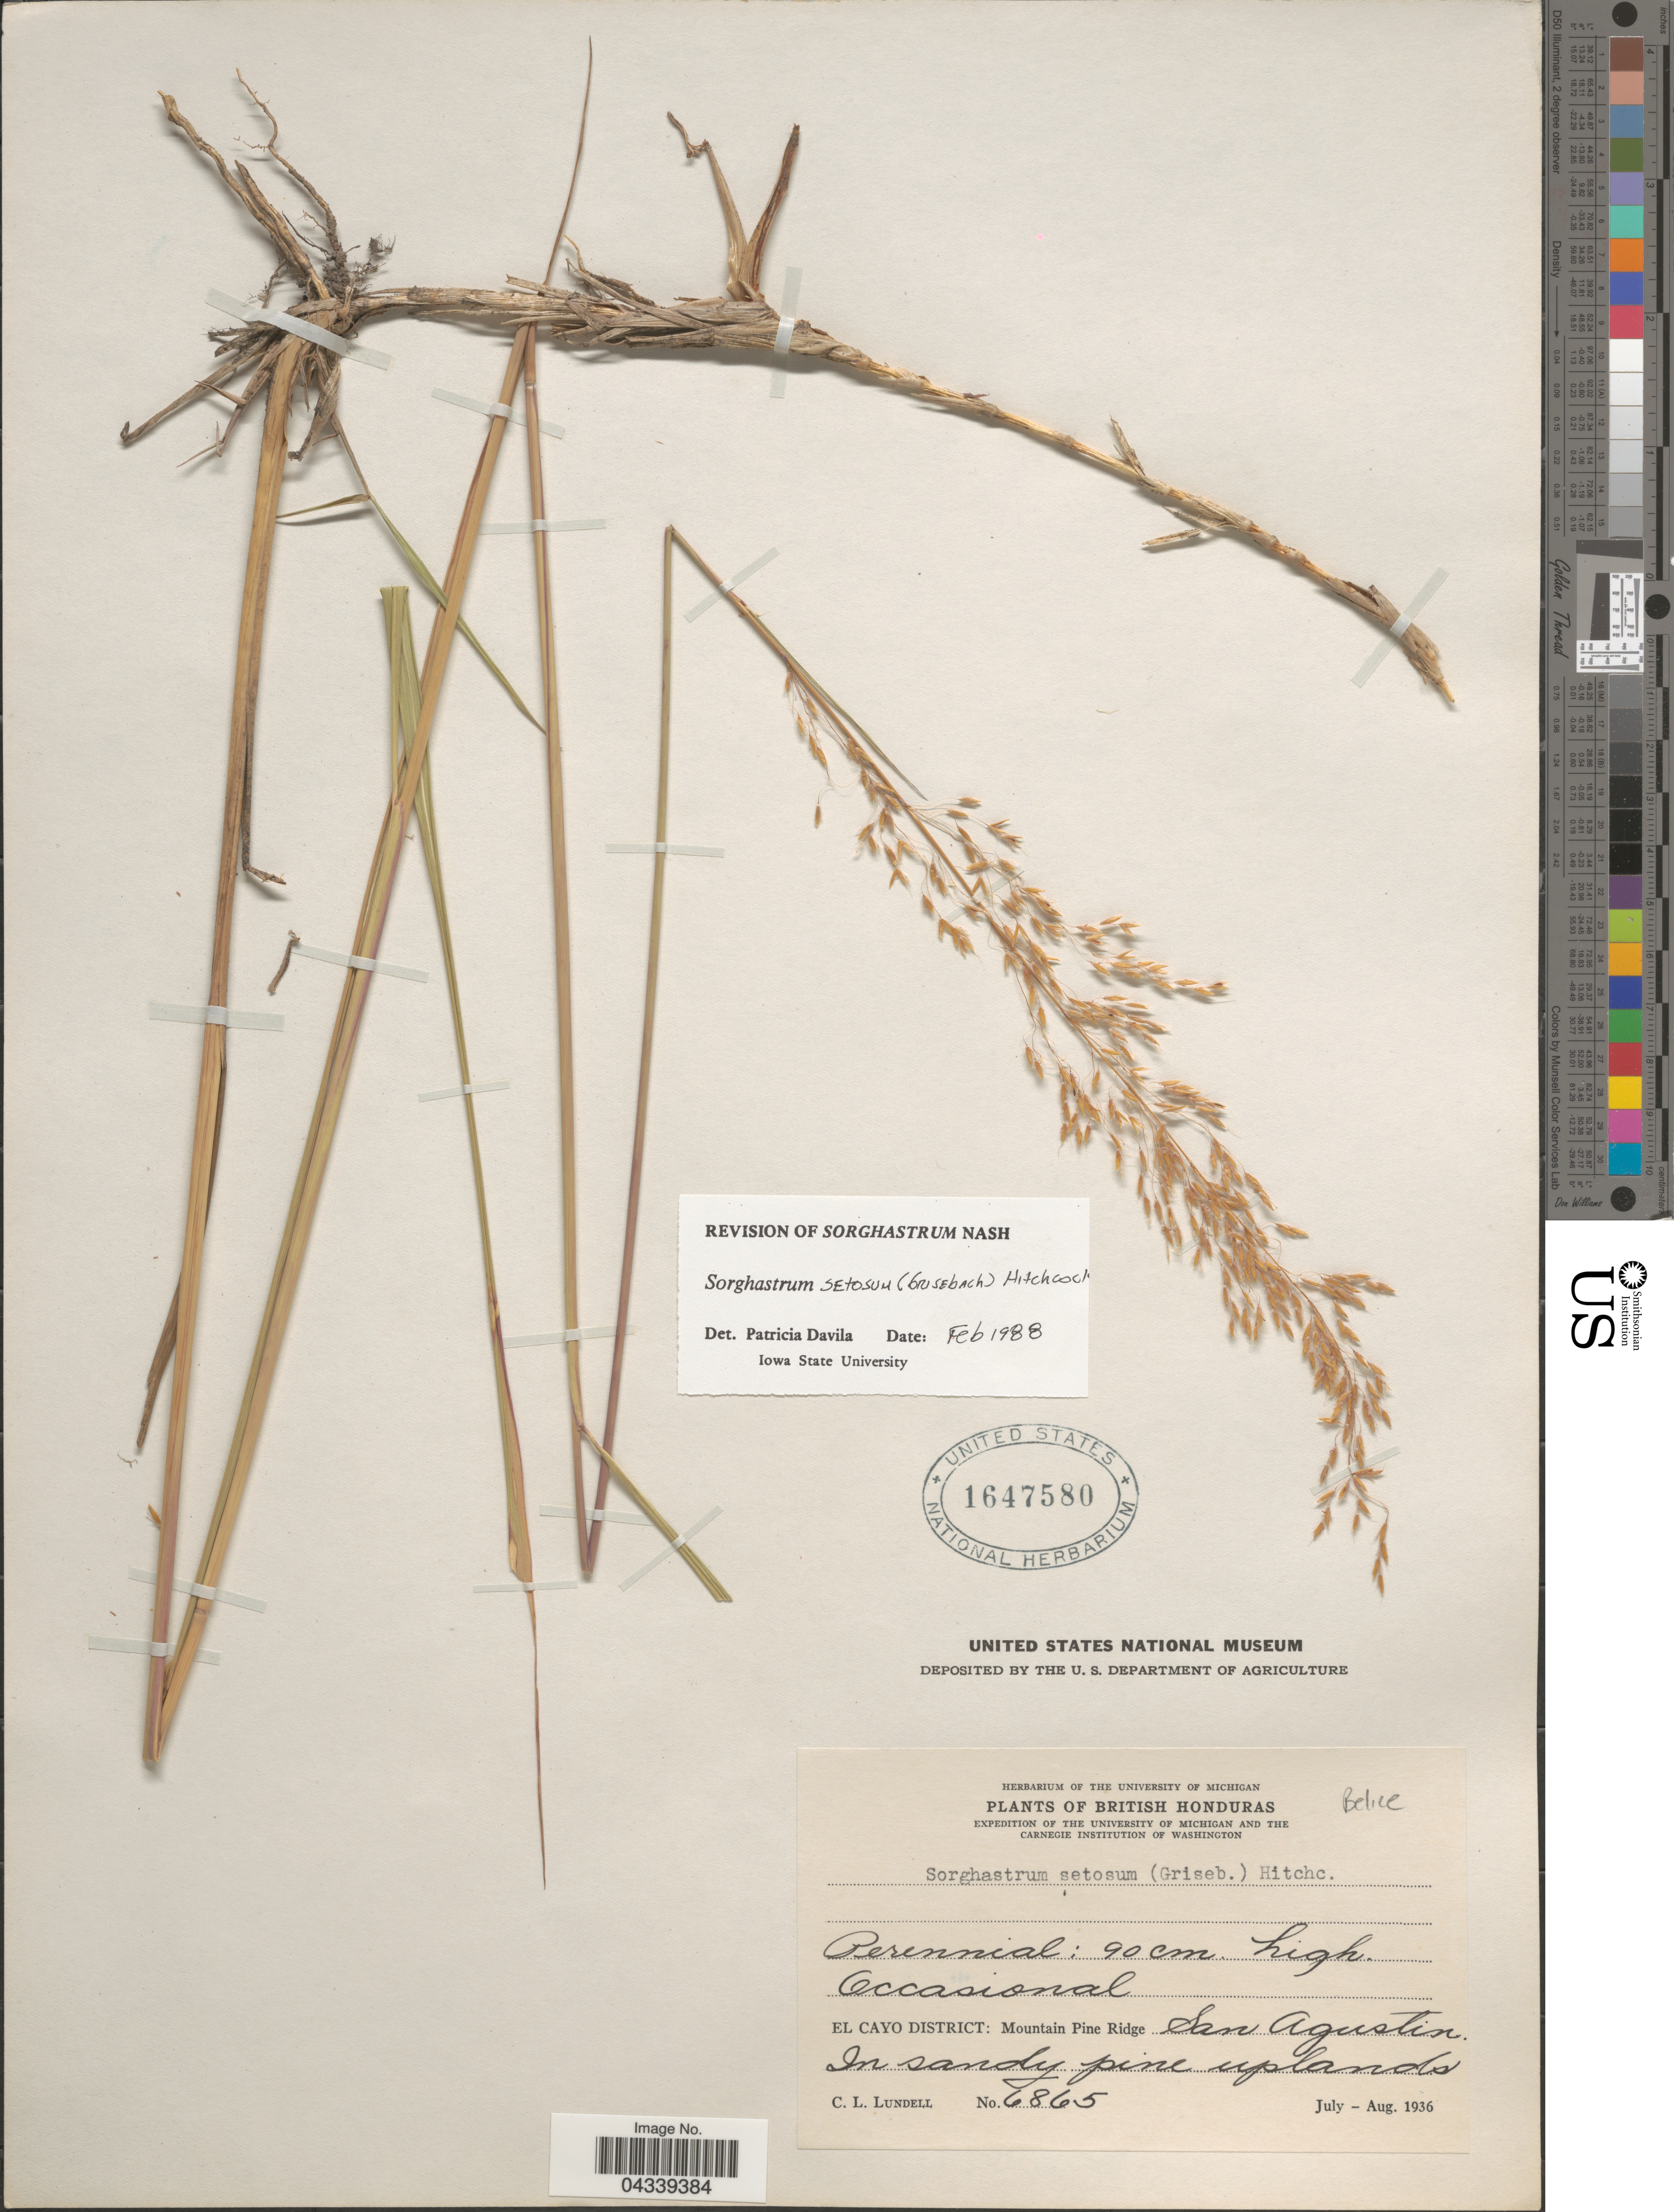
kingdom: Plantae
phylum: Tracheophyta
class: Liliopsida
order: Poales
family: Poaceae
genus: Sorghastrum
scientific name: Sorghastrum setosum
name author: (Griseb.) Hitchc.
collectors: C. L. Lundell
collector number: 6865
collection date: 1936-07/1936-08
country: Belize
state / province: Cayo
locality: British Honduras. Expedition of the University of Michigan and the Carnegie Institution of Washington. El Cayo District: Mountain Pine Ridge San Agustin. In sandy pine uplands.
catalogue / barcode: US 1647580